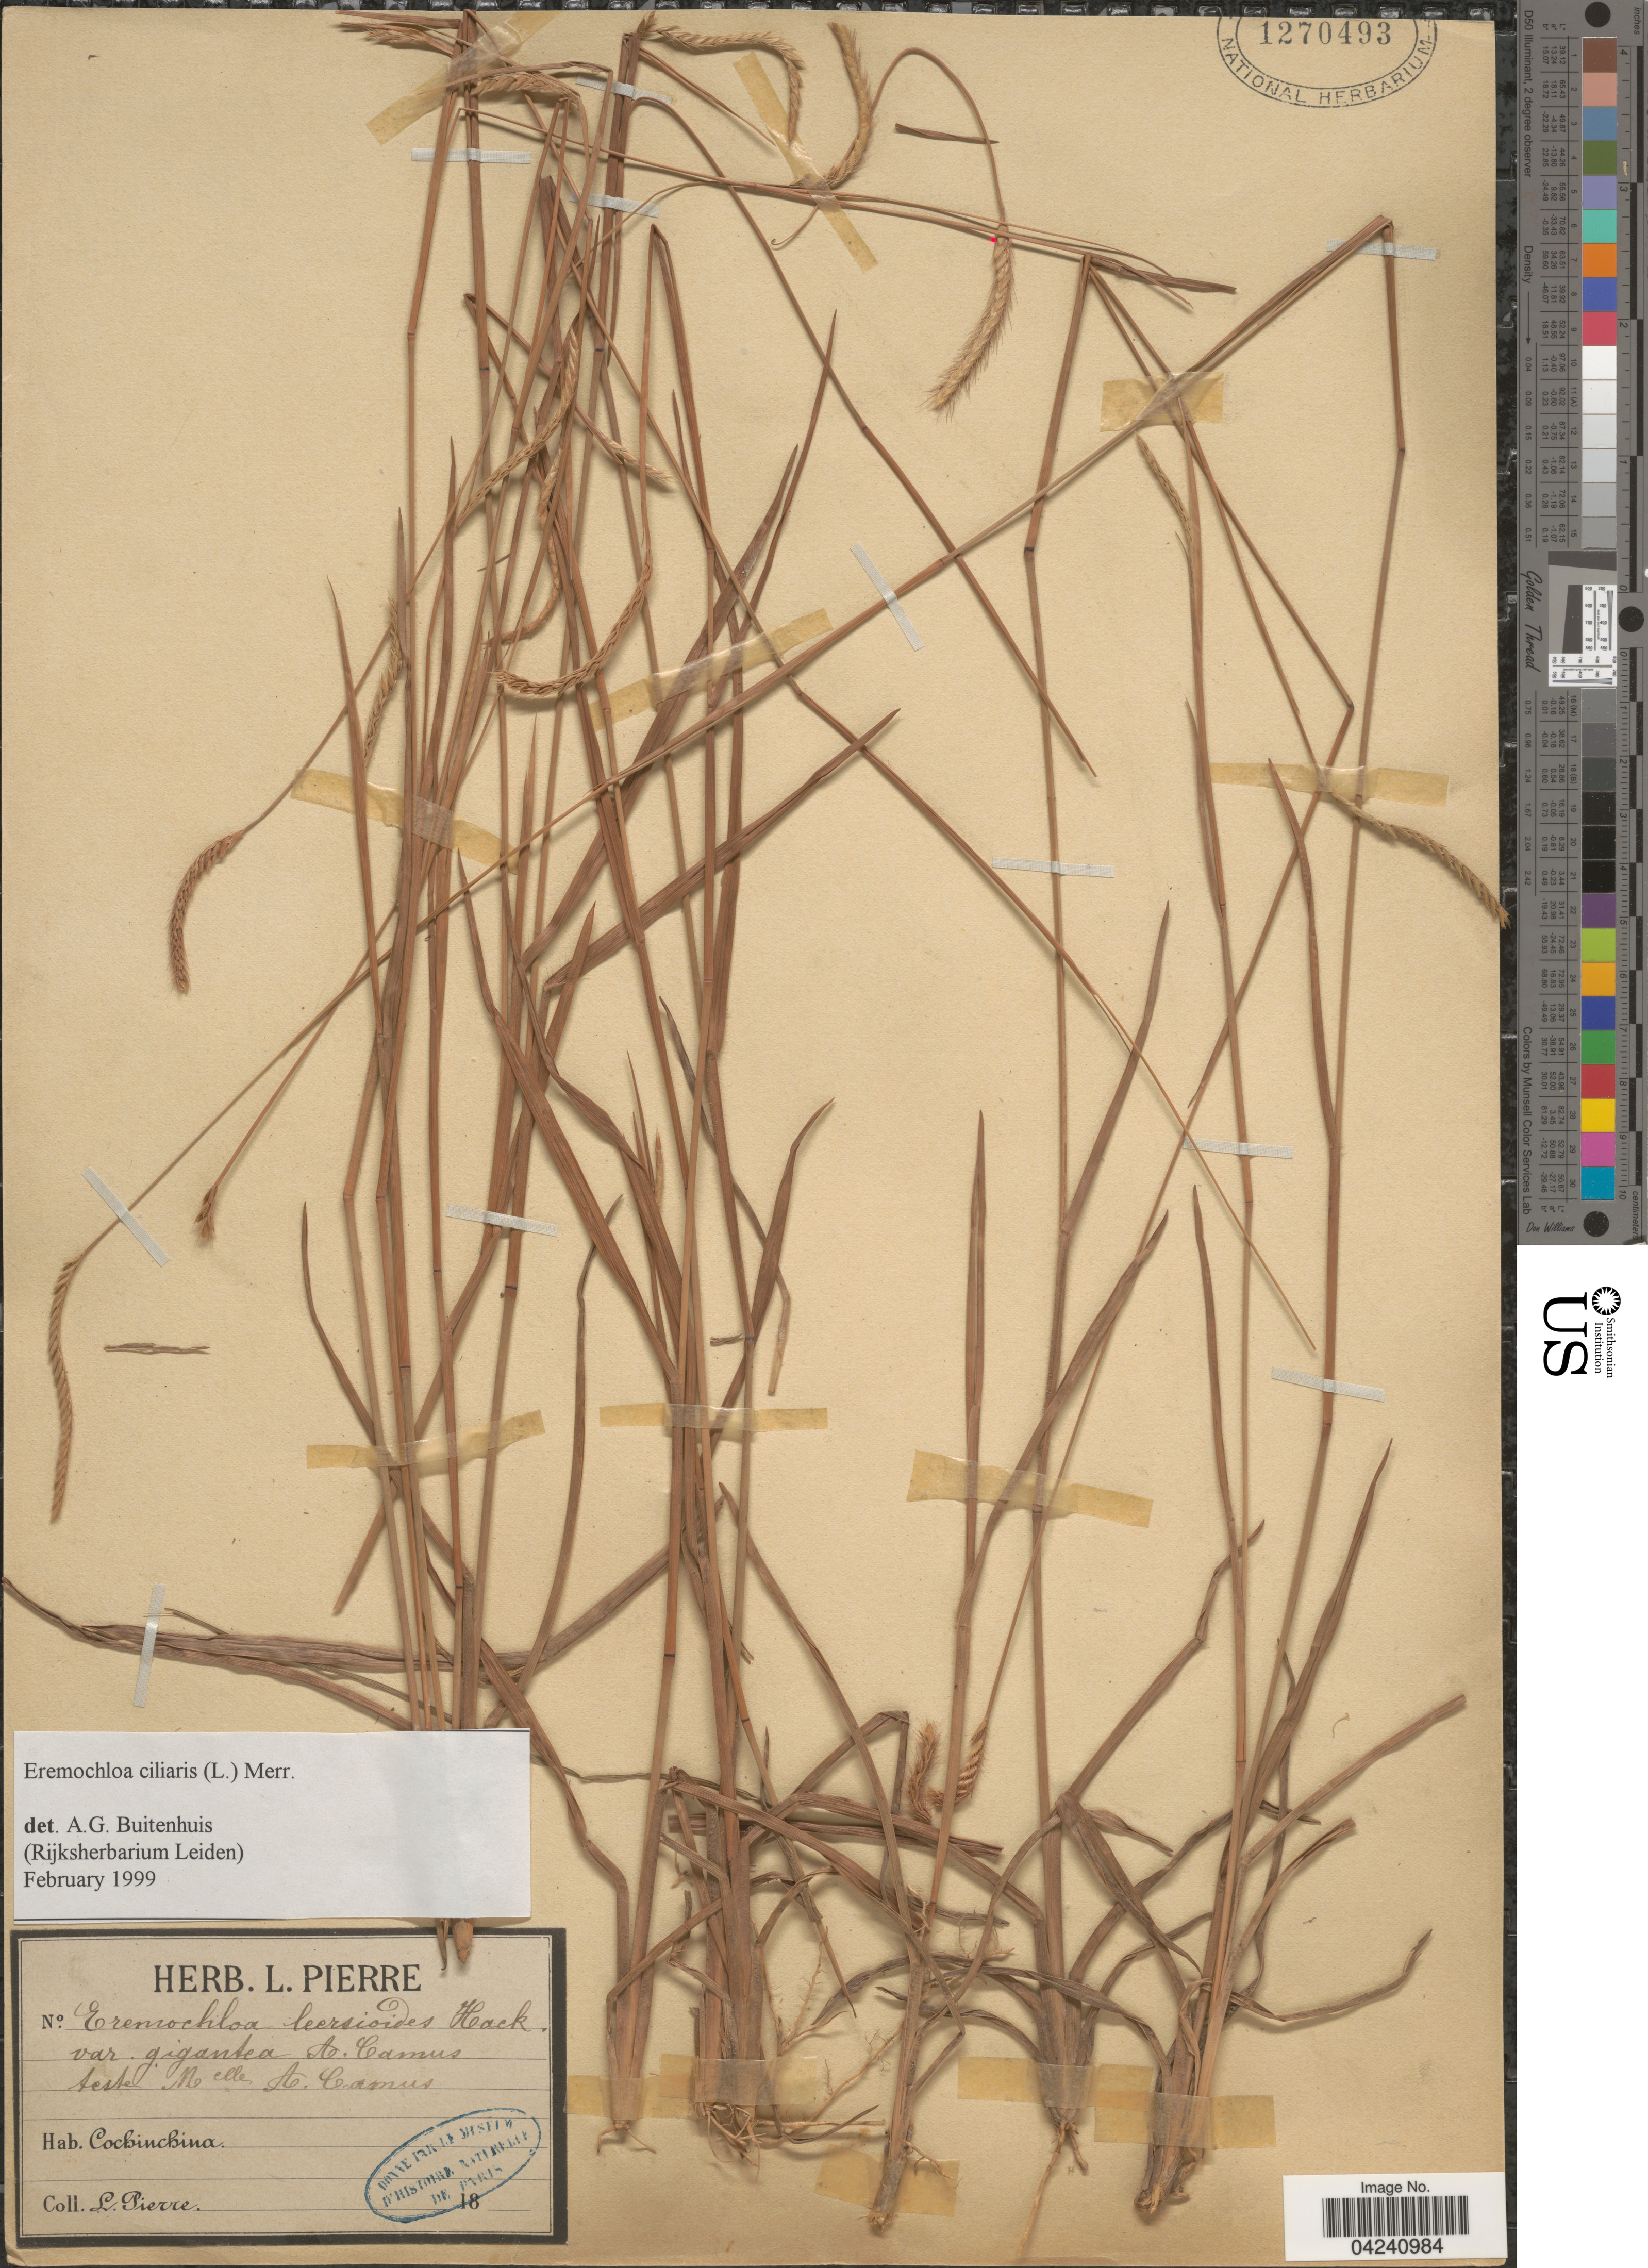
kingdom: Plantae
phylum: Tracheophyta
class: Liliopsida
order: Poales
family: Poaceae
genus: Eremochloa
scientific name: Eremochloa ciliaris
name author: (L.) Merr.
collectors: L. Pierre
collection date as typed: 18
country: Vietnam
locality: Cochinchina.